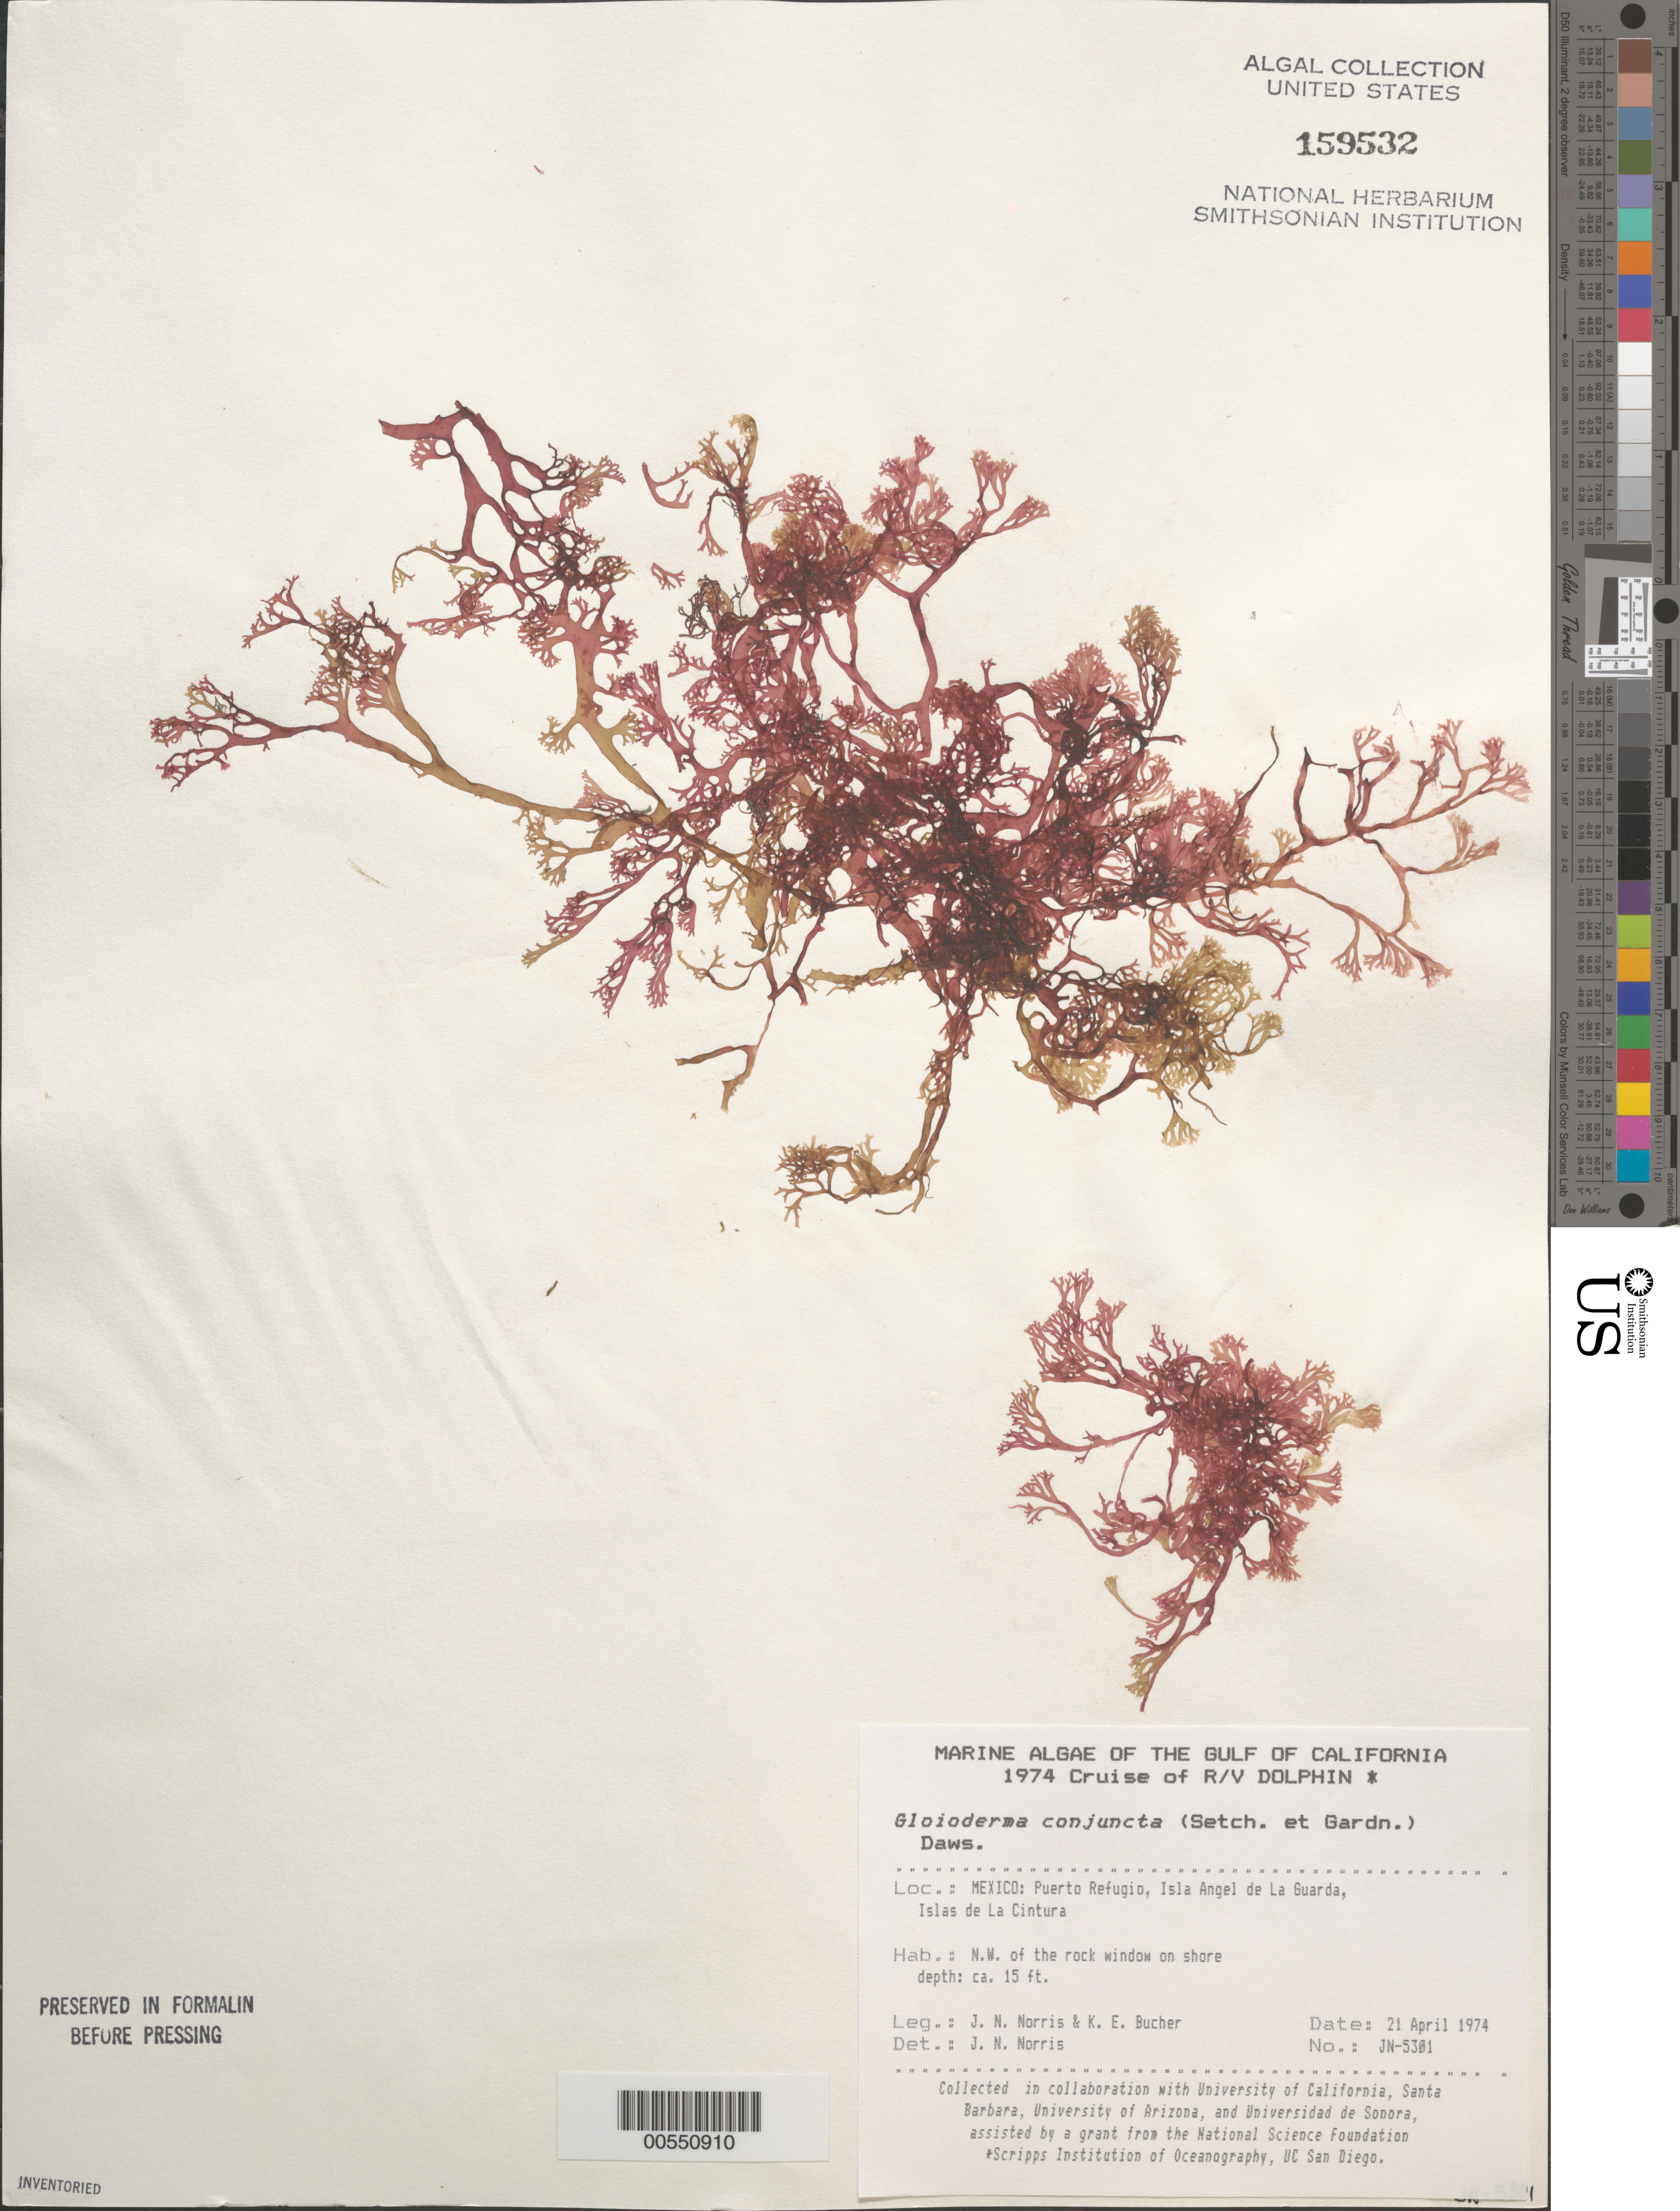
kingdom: Plantae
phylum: Rhodophyta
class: Florideophyceae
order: Rhodymeniales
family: Faucheaceae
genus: Gloioderma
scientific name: Gloioderma conjuncta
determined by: Norris, James N.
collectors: J. N. Norris & K. E. Bucher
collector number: JN-5301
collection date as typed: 21 Apr 1974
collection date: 1974-04-21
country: Mexico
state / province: Baja California Norte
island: Isla Angel de la Guarda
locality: Puerto Refugio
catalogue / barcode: US 159532